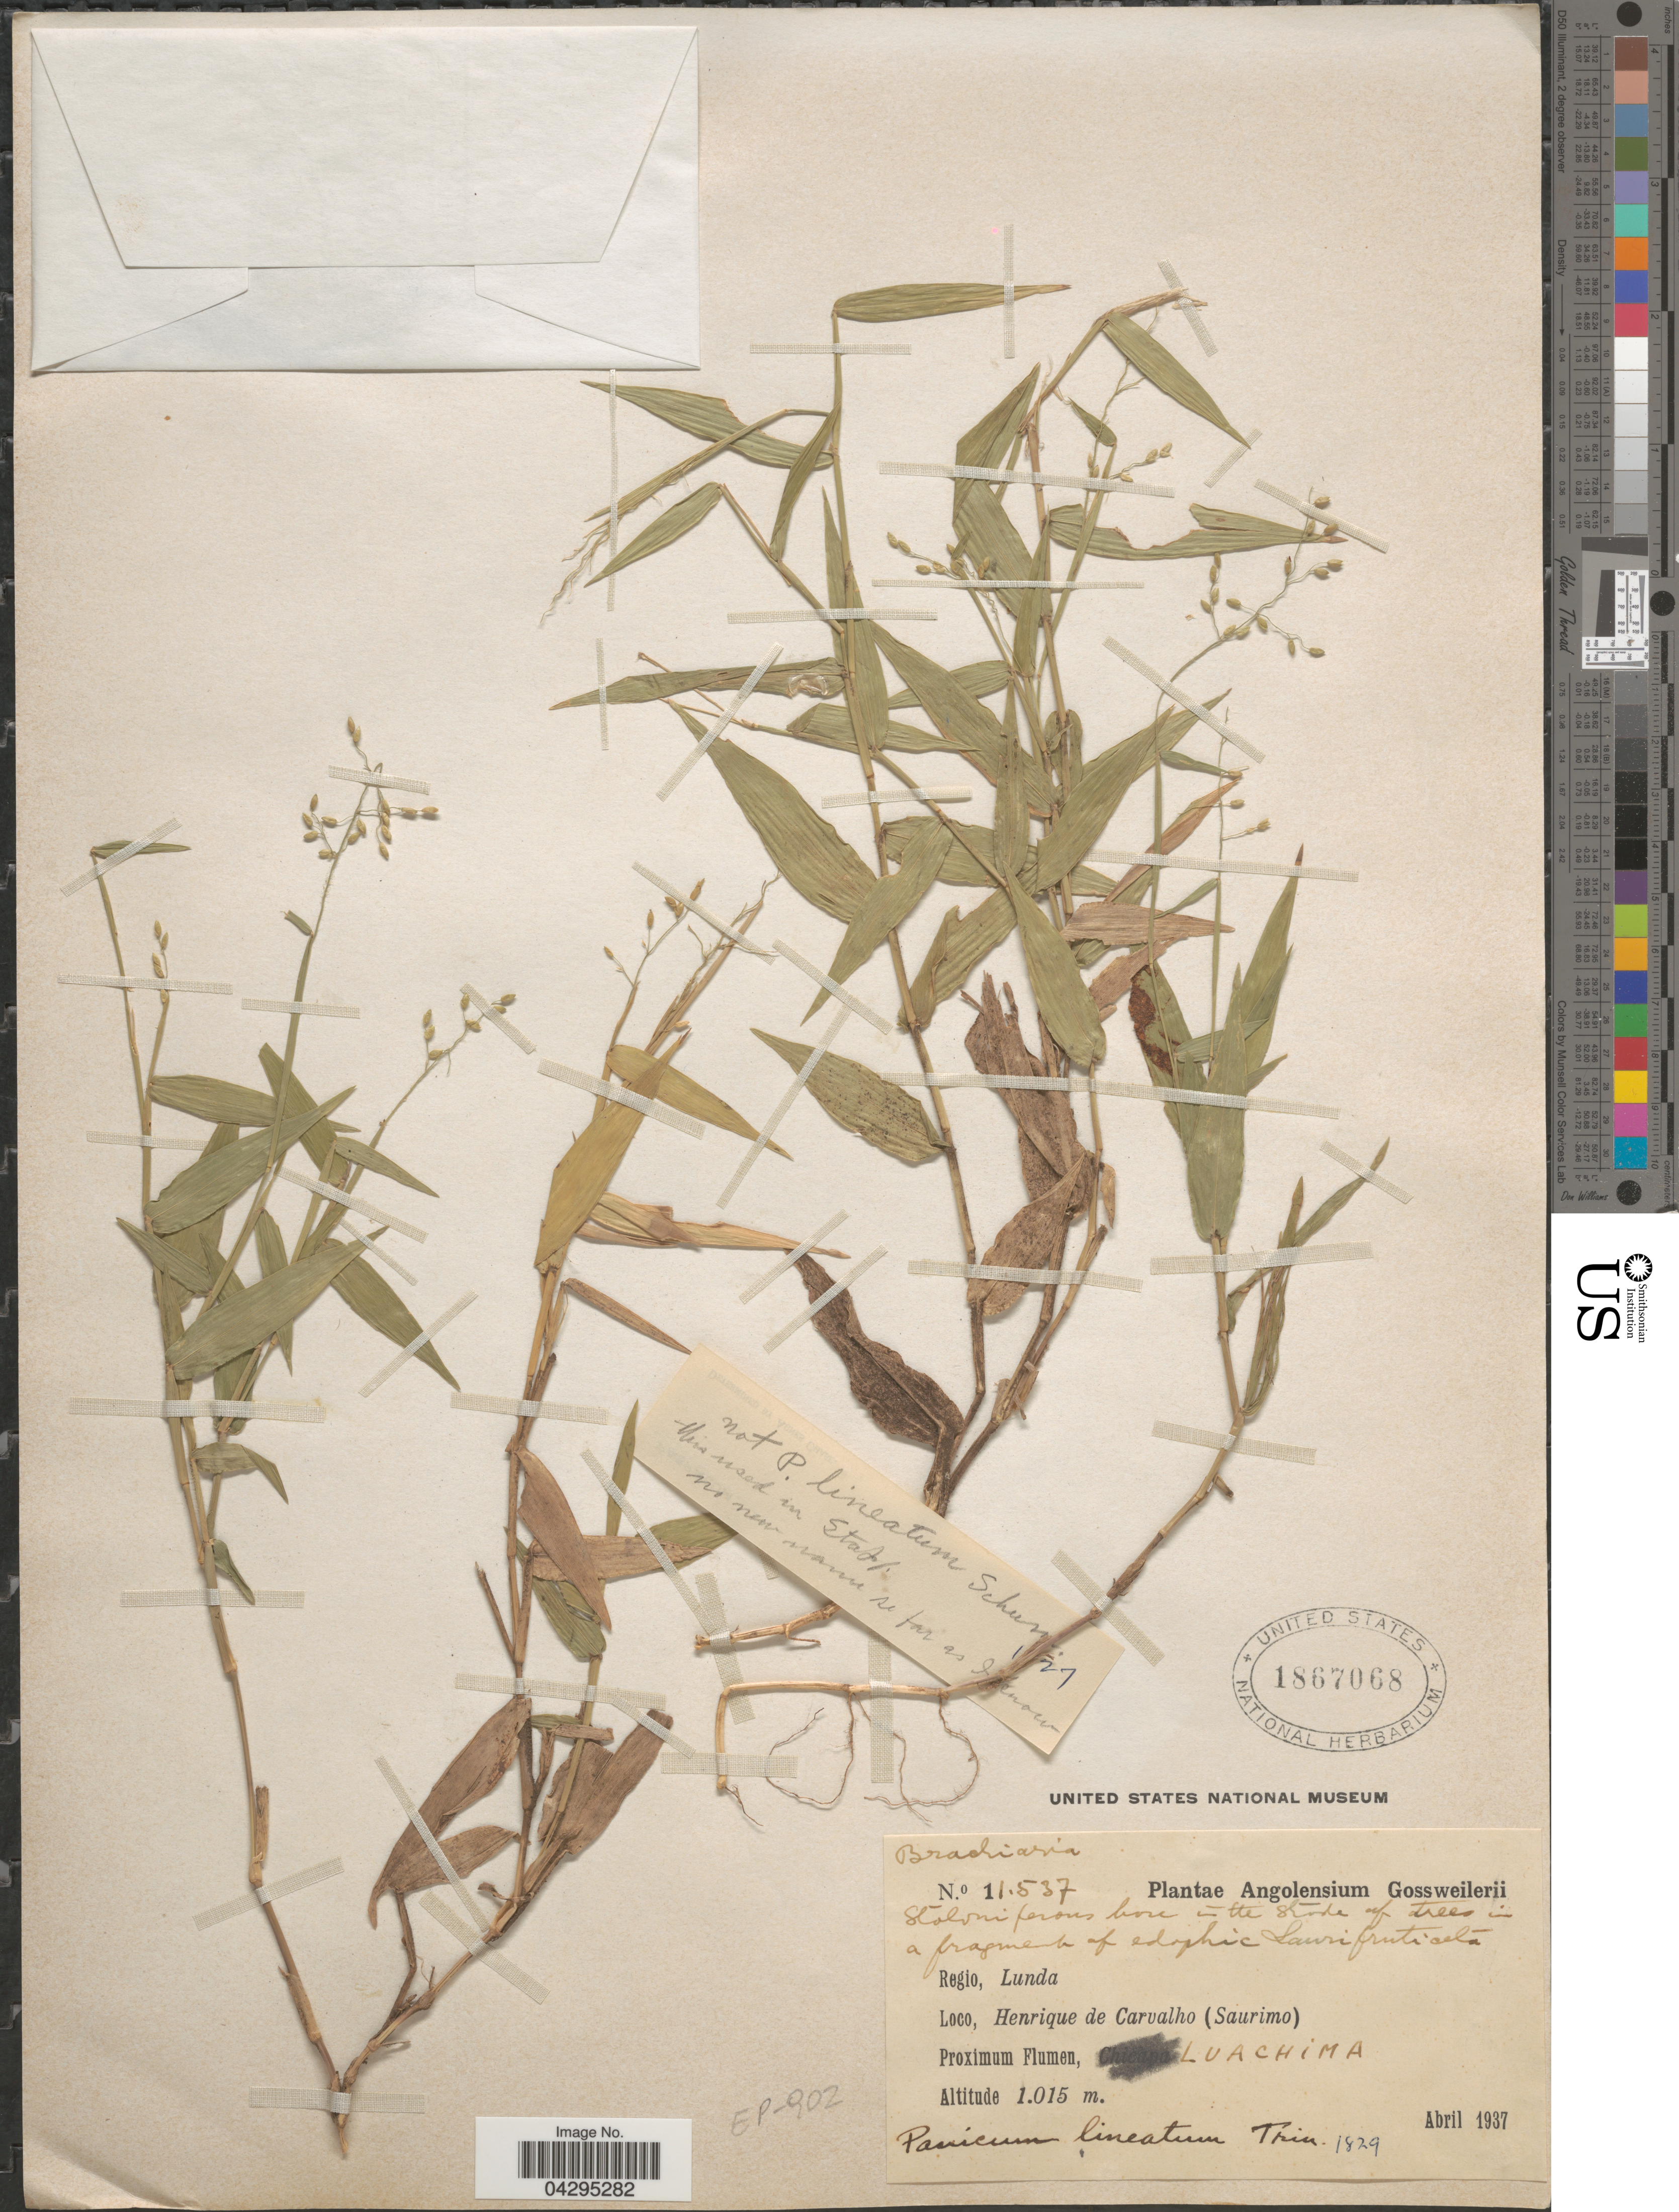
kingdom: Plantae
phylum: Tracheophyta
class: Liliopsida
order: Poales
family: Poaceae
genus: Urochloa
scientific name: Urochloa sp.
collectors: -. Gossweiler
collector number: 11537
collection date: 1937-04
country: Angola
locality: Angolensium. Regio, Lunda. Henrique de Carvalho (Saurimo).Proximum Flumen Lauchima.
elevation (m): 1015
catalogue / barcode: US 1867068